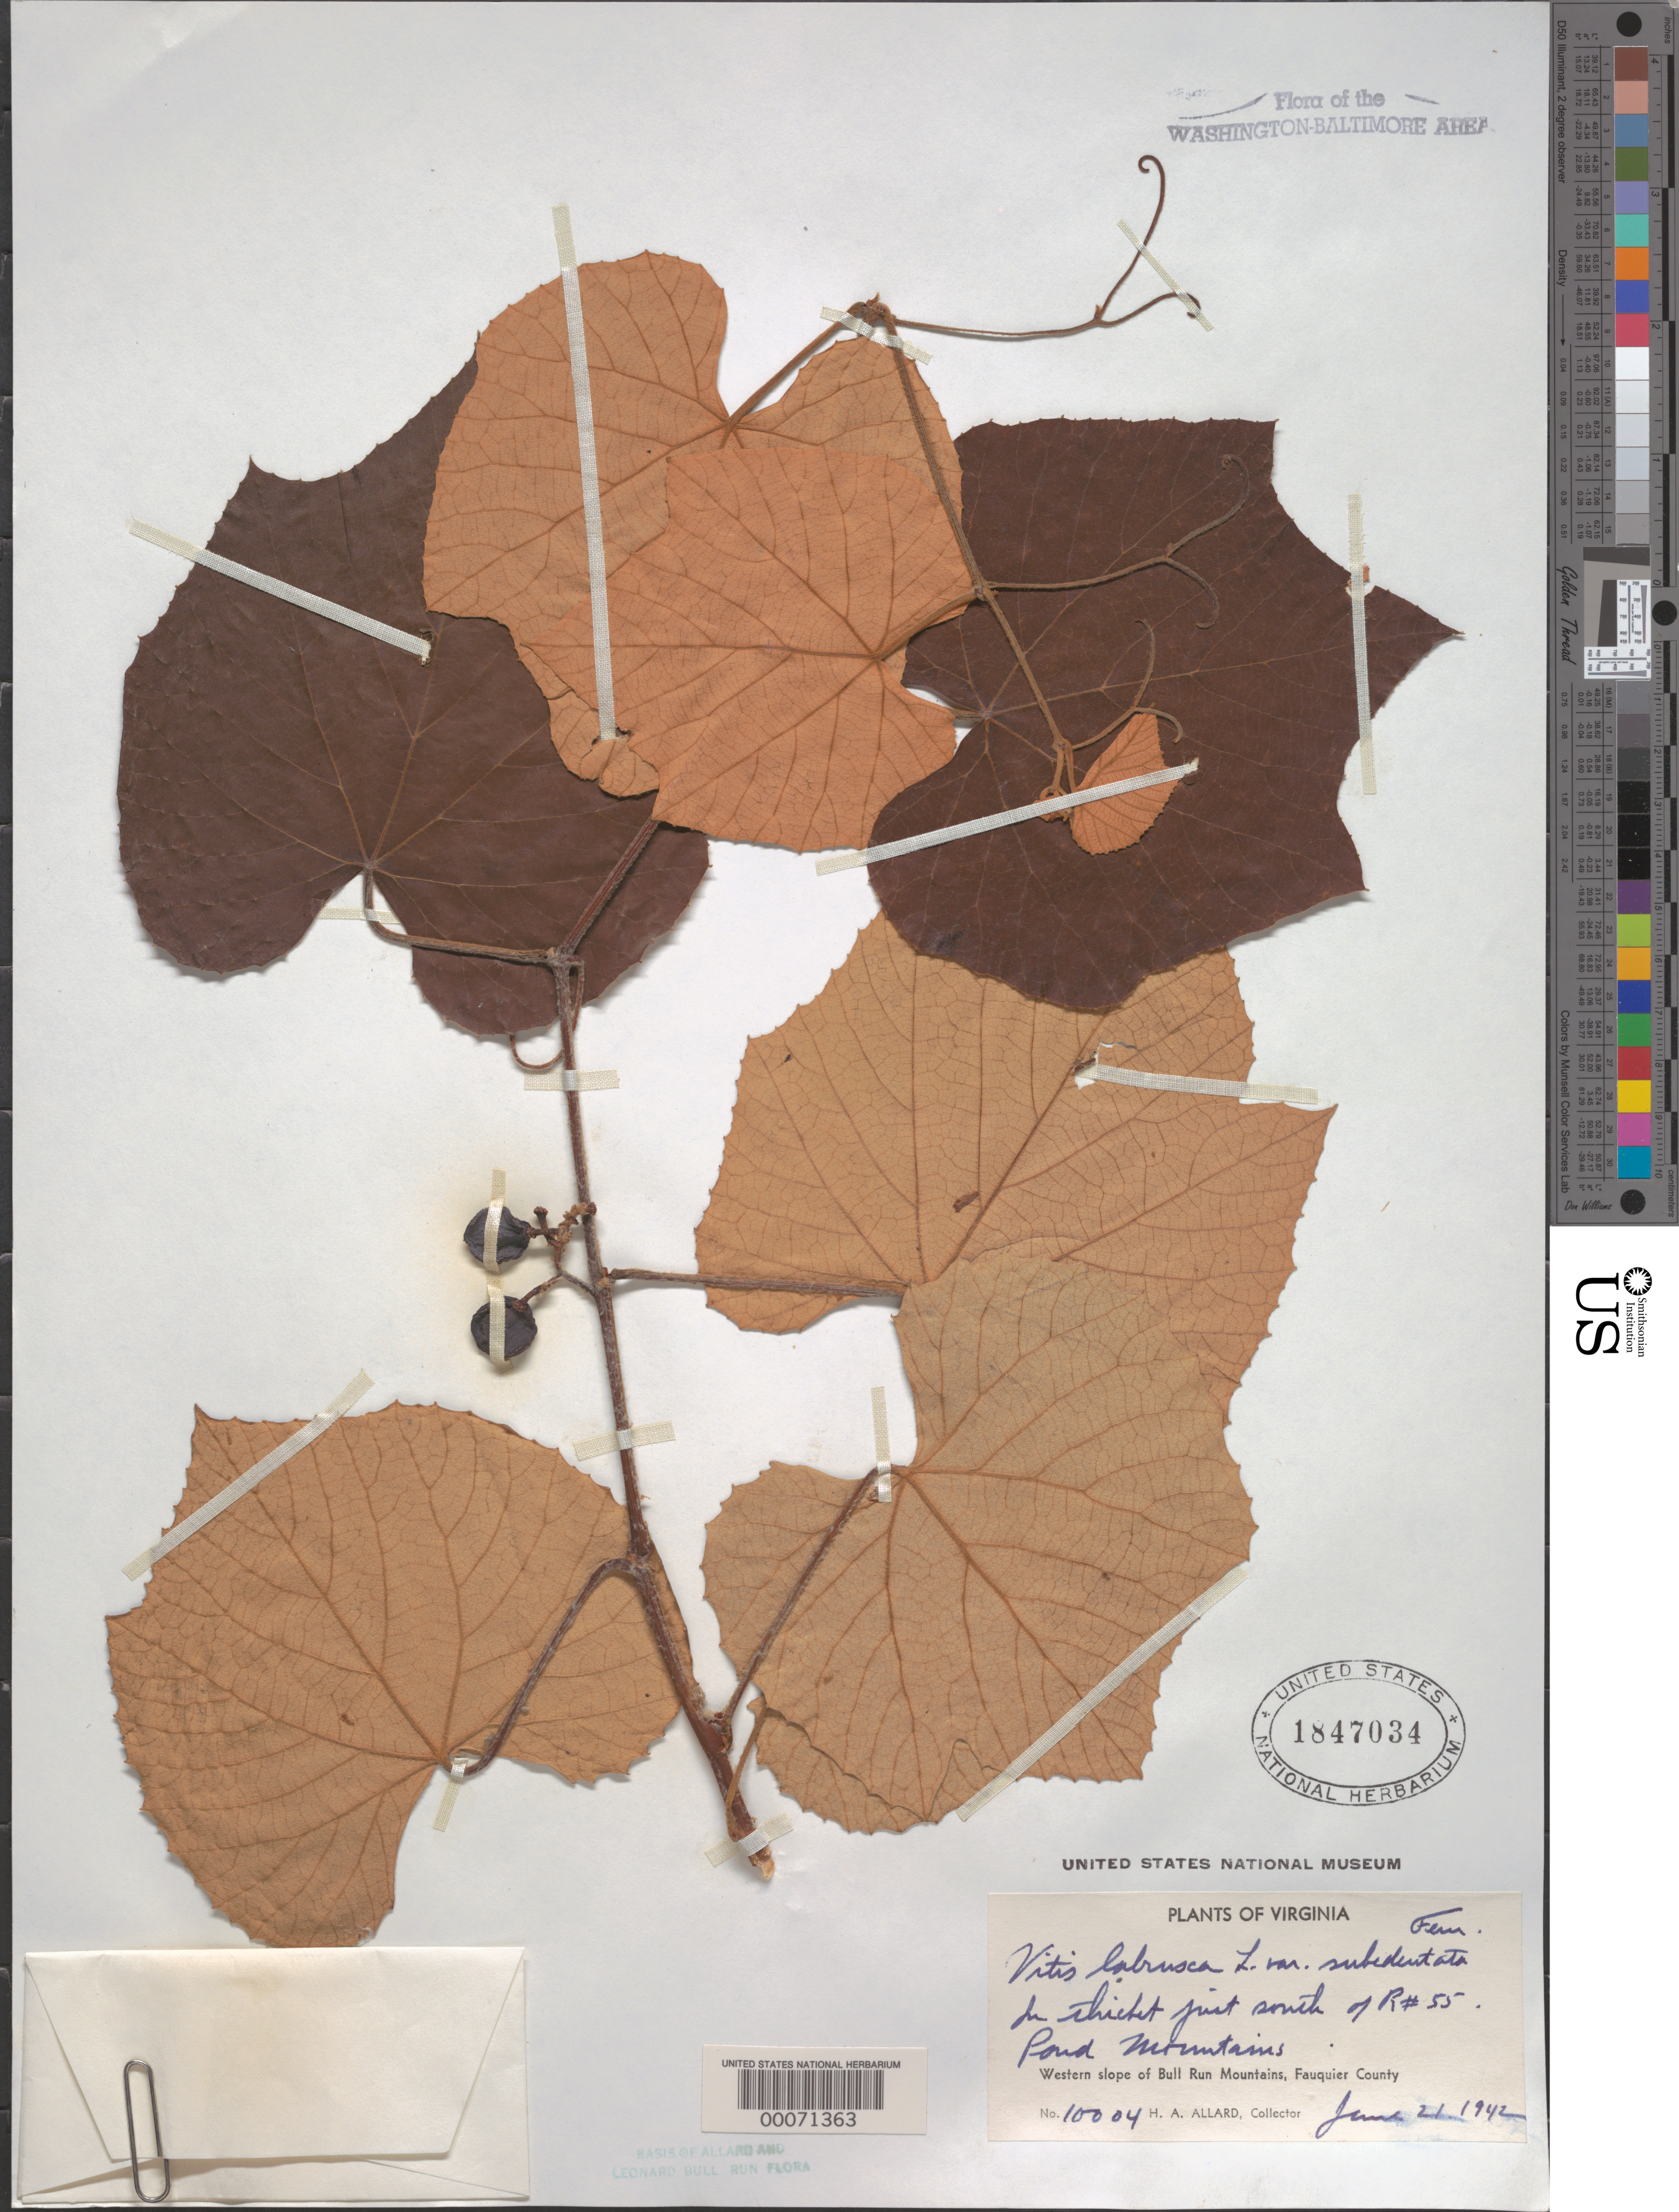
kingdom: Plantae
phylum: Tracheophyta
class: Magnoliopsida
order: Vitales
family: Vitaceae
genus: Vitis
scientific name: Vitis labrusca var. subedentata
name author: Fernald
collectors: H. A. Allard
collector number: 10004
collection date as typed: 21 Jun 1942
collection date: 1942-06-21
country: United States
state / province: Virginia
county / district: Fauquier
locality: South of Route 55, Pond Mountains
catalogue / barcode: US 1847034